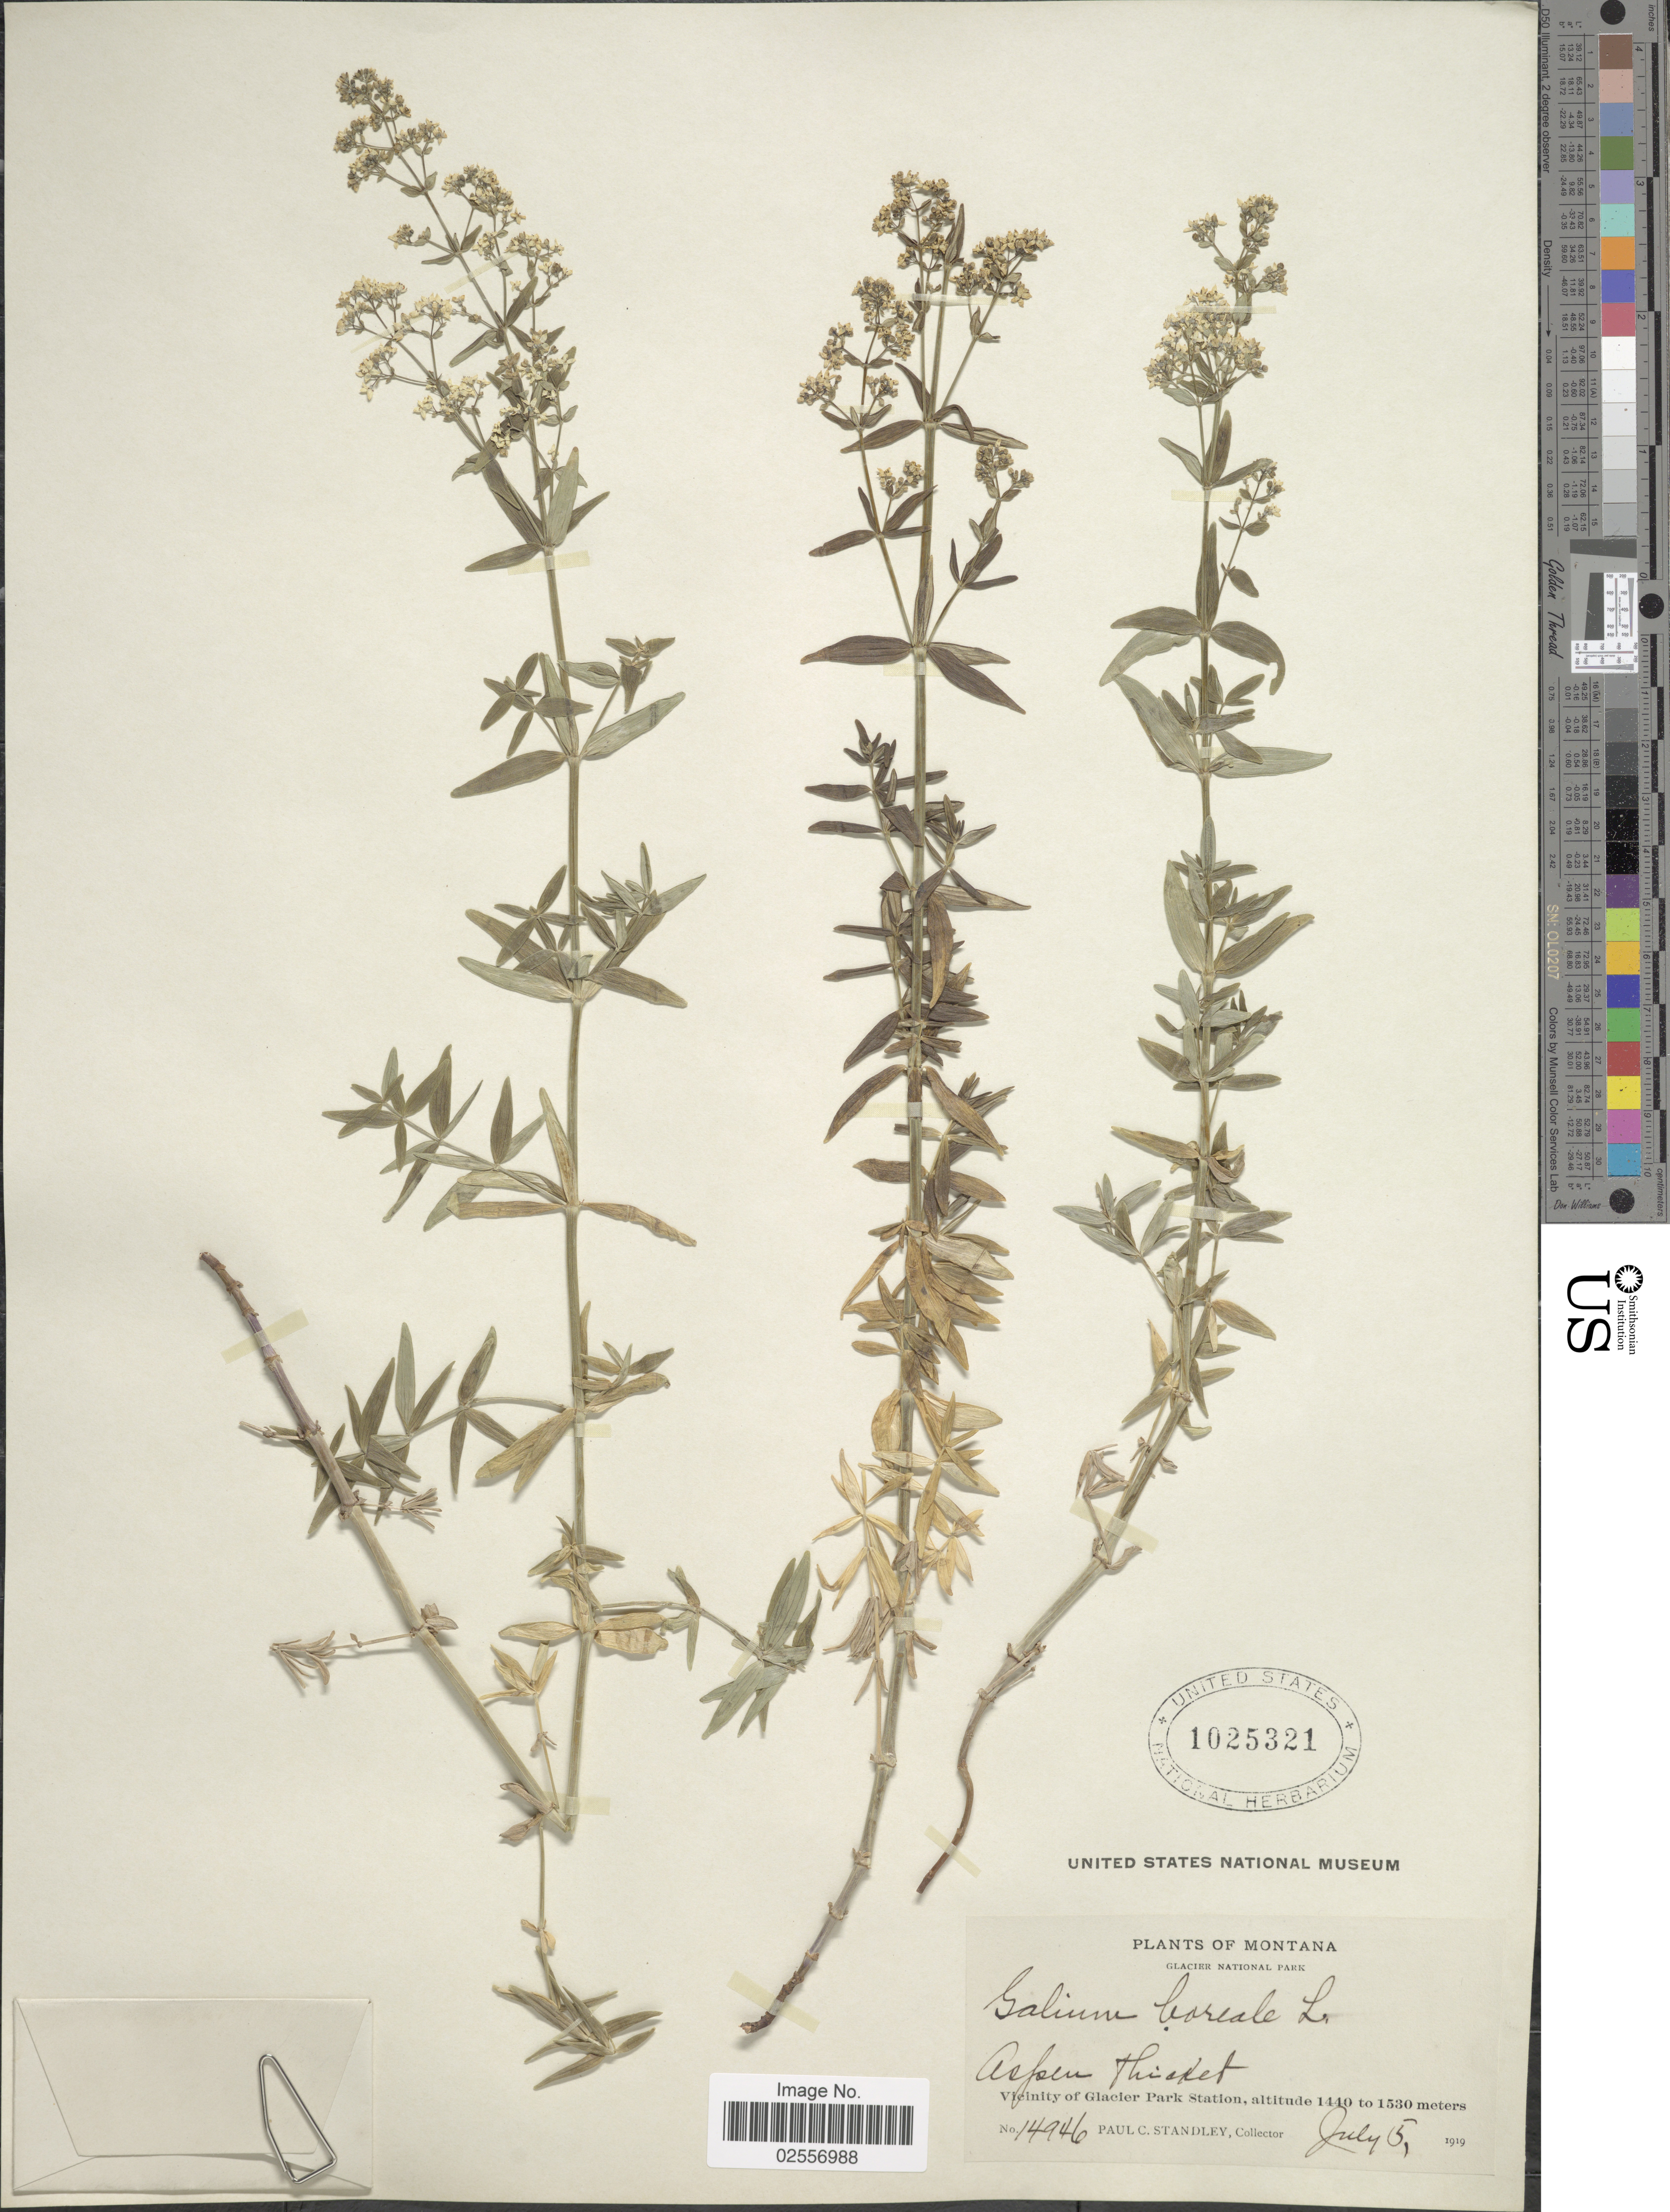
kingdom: Plantae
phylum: Tracheophyta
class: Magnoliopsida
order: Gentianales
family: Rubiaceae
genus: Galium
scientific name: Galium boreale L.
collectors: P. C. Standley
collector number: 14946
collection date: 1919-07-05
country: United States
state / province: Montana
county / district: Glacier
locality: Glacier National Park, Vicinity of Glacier Park Station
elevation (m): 1440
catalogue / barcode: US 1025321